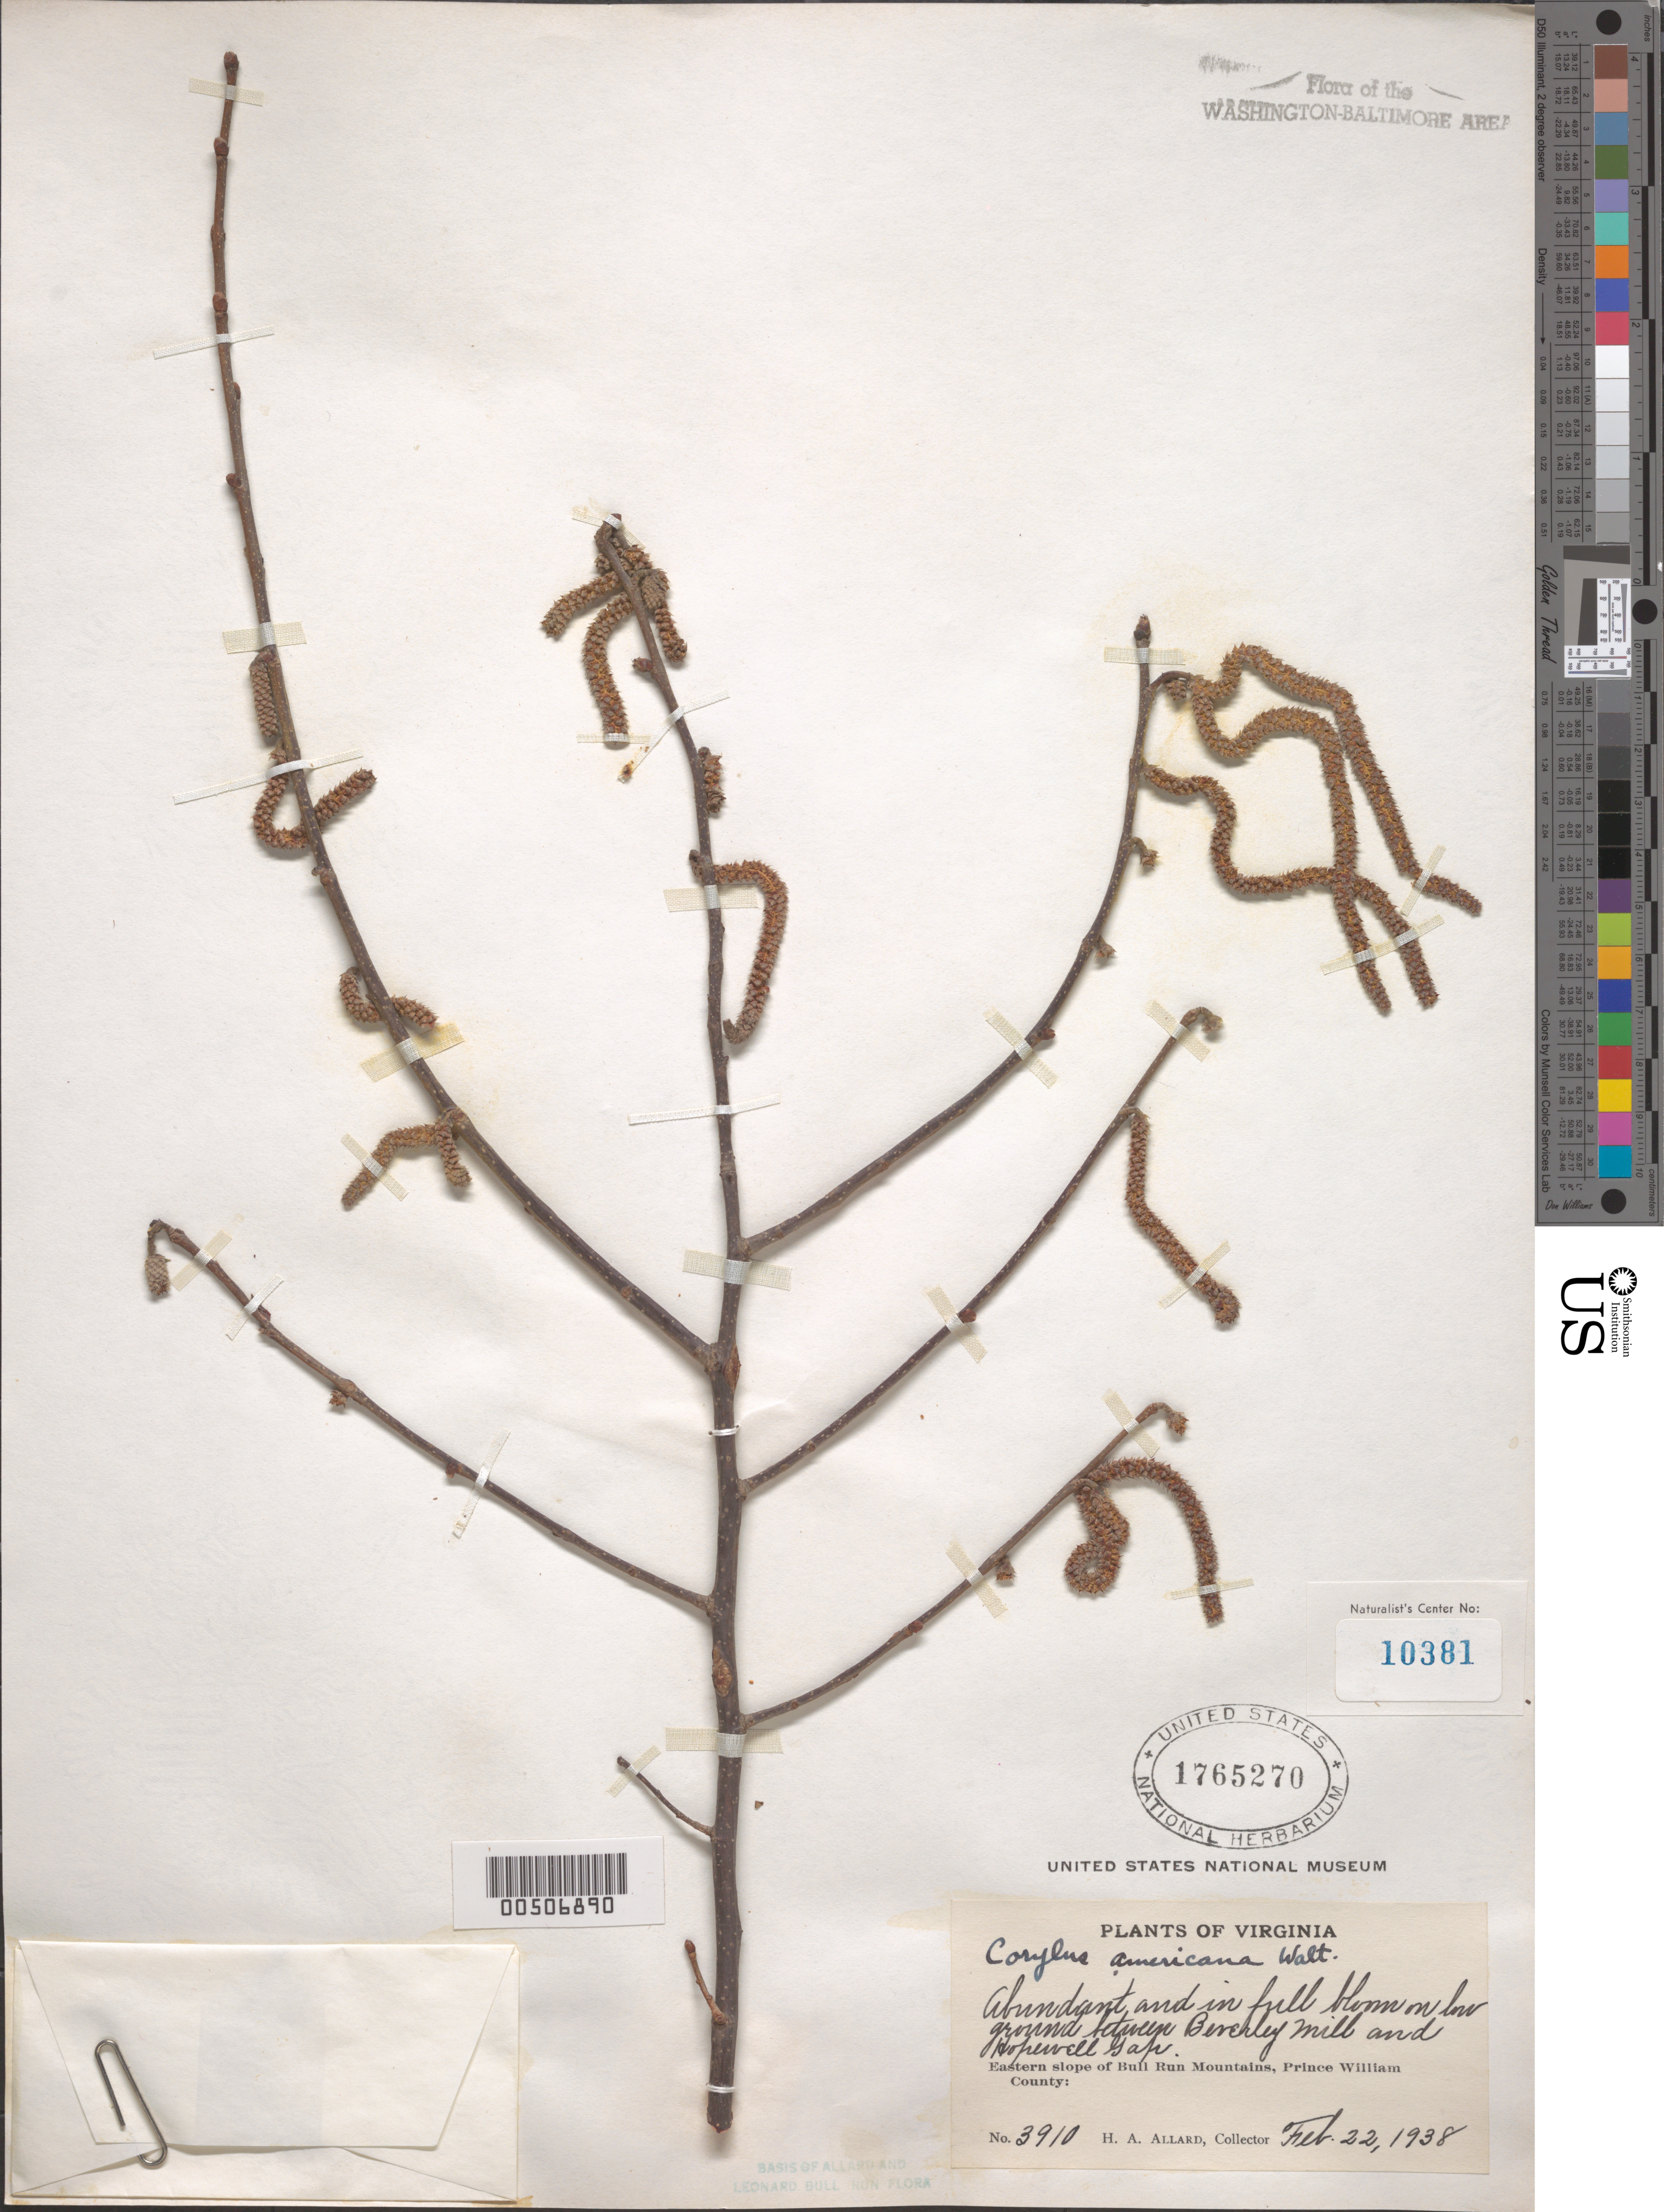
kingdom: Plantae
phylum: Tracheophyta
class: Magnoliopsida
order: Fagales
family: Betulaceae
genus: Corylus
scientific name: Corylus americana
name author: Walter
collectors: H. A. Allard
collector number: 3910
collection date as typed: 22 Feb 1938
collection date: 1938-02-22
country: United States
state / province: Virginia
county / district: Prince William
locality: between Beverley Mill and Hopewell Gap, E slope of Bull Run Mts. Bull Run Mts.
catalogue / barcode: US 1765270